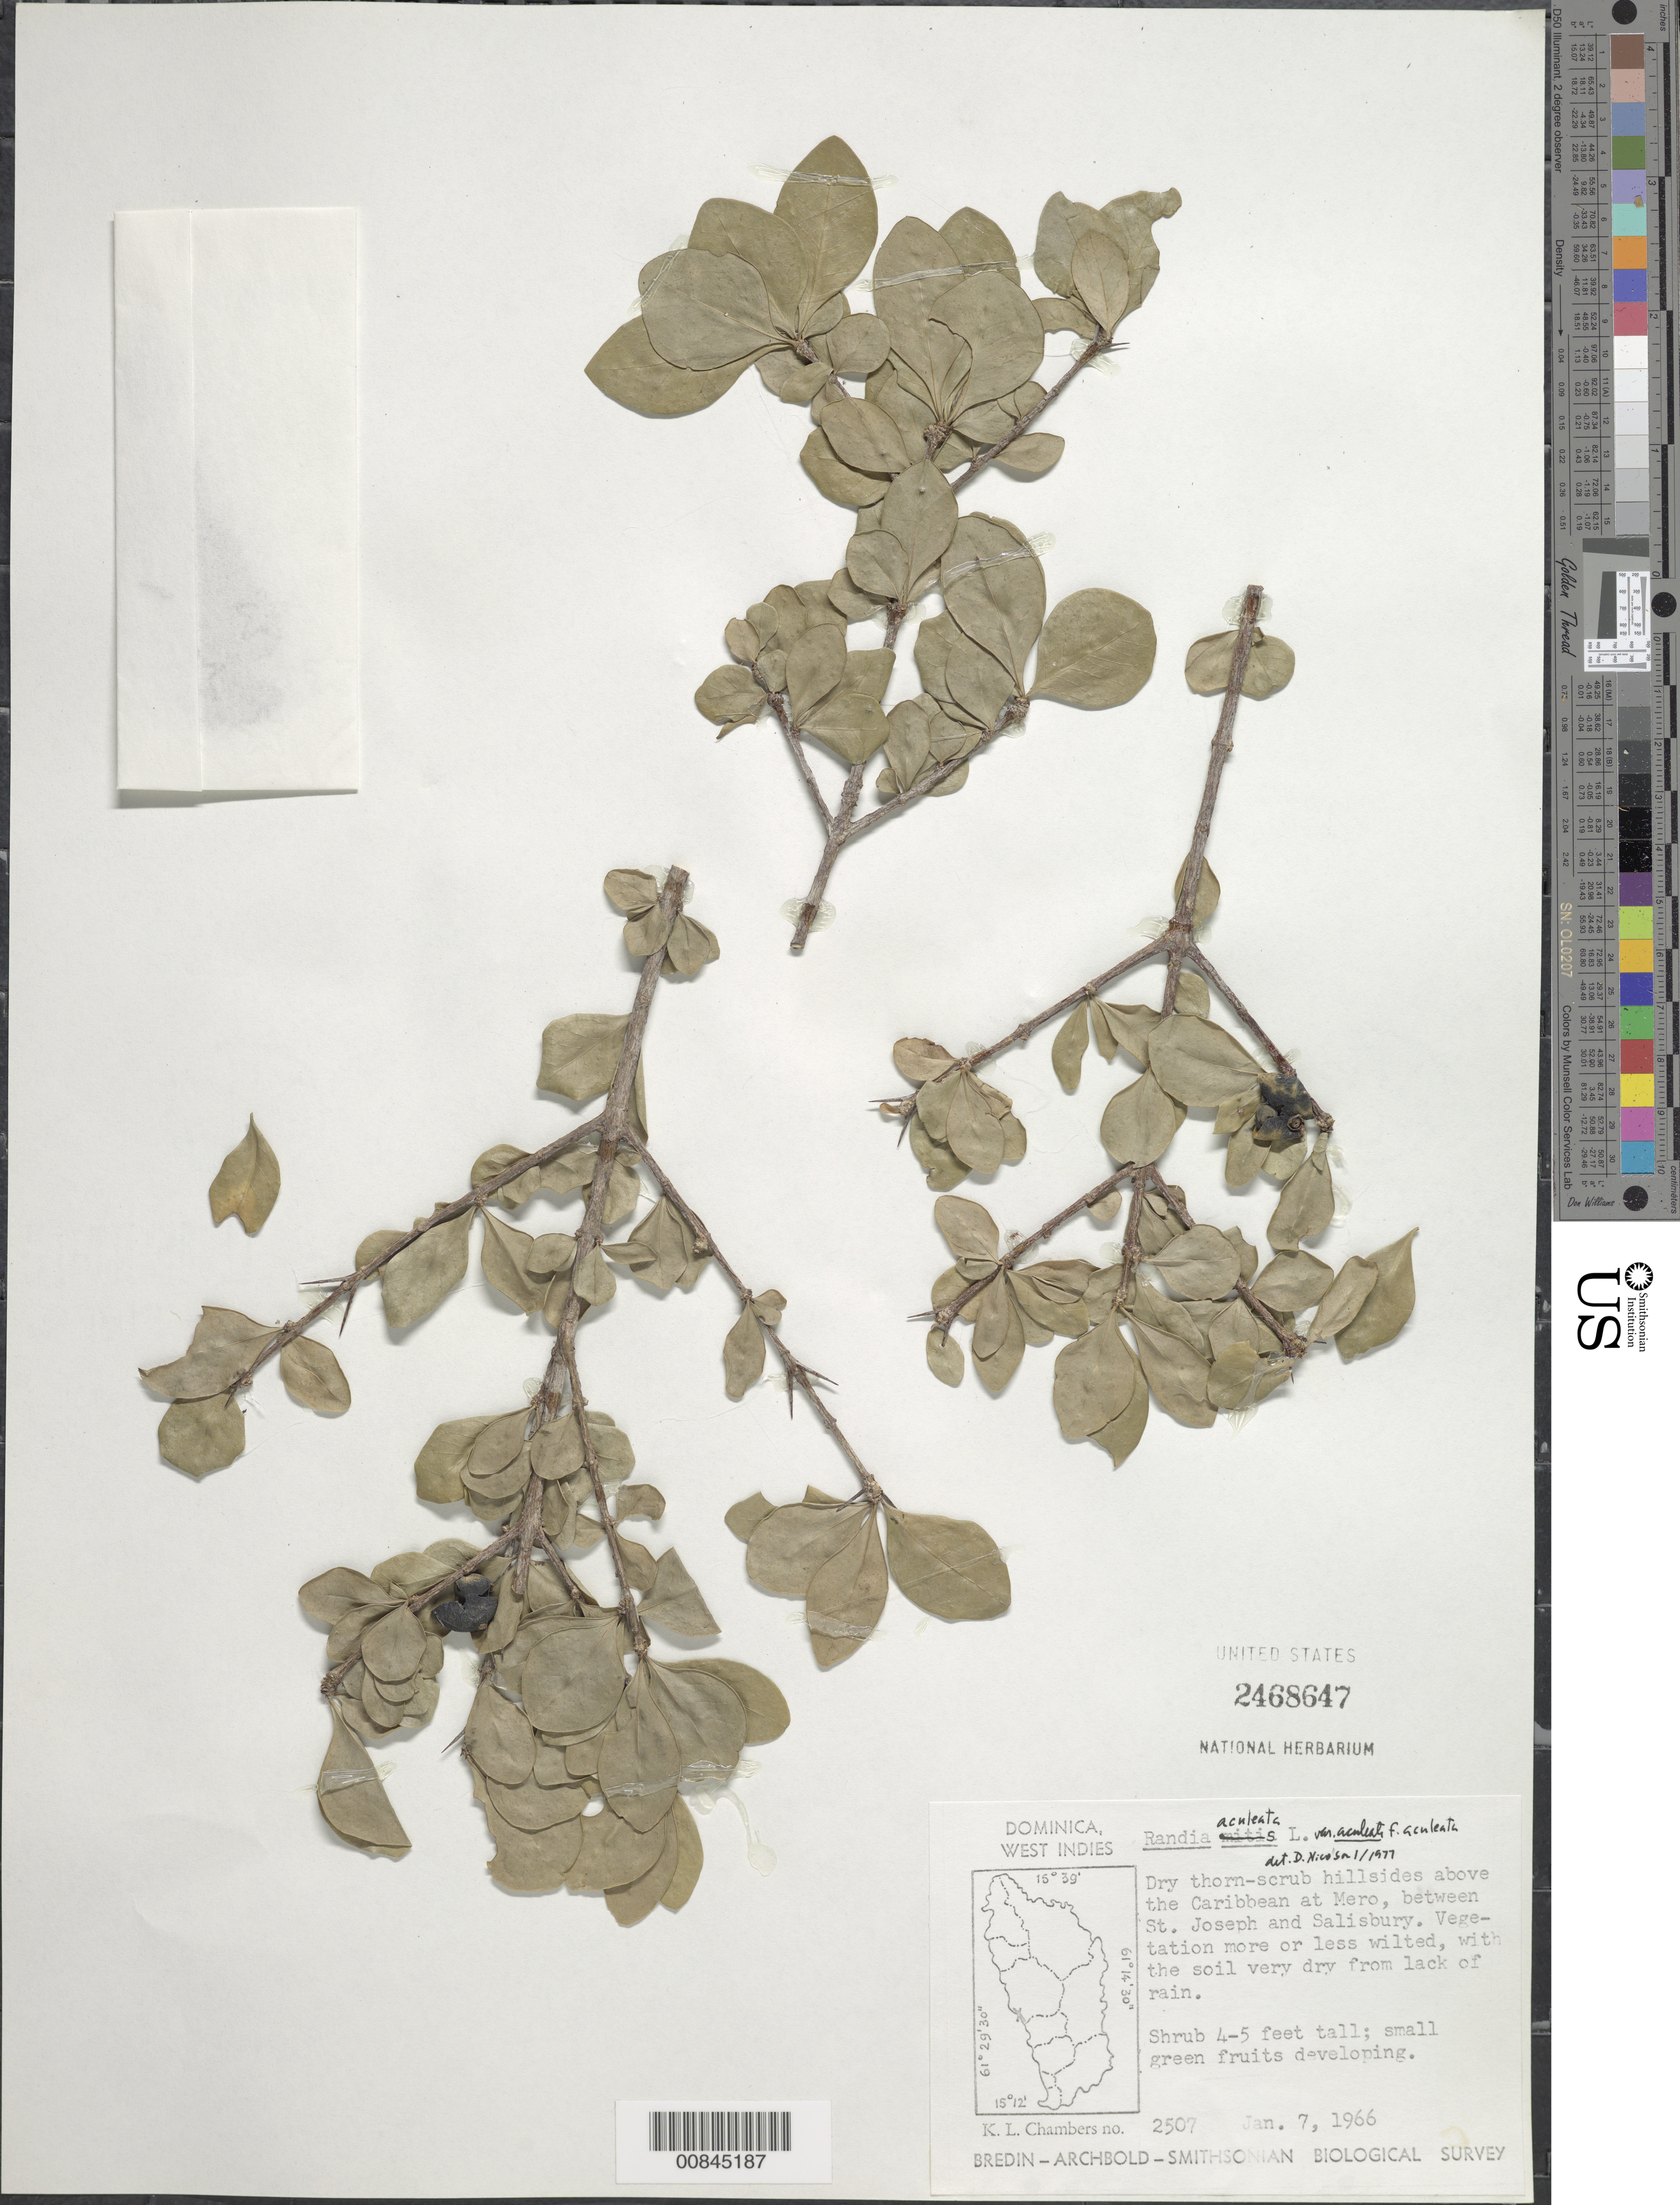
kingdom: Plantae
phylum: Tracheophyta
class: Magnoliopsida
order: Gentianales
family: Rubiaceae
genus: Randia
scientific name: Randia aculeata var. aculeata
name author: L.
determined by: Nicolson, Dan H.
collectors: K. L. Chambers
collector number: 2507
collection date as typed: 07 Jan 1966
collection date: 1966-01-07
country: Dominica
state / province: St. Joseph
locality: Hillsides above the Caribbean at Mero, between St. Joseph and Salisbury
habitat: Dry thorn-scrub hillsides. Soil very dry.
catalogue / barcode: US 2468647